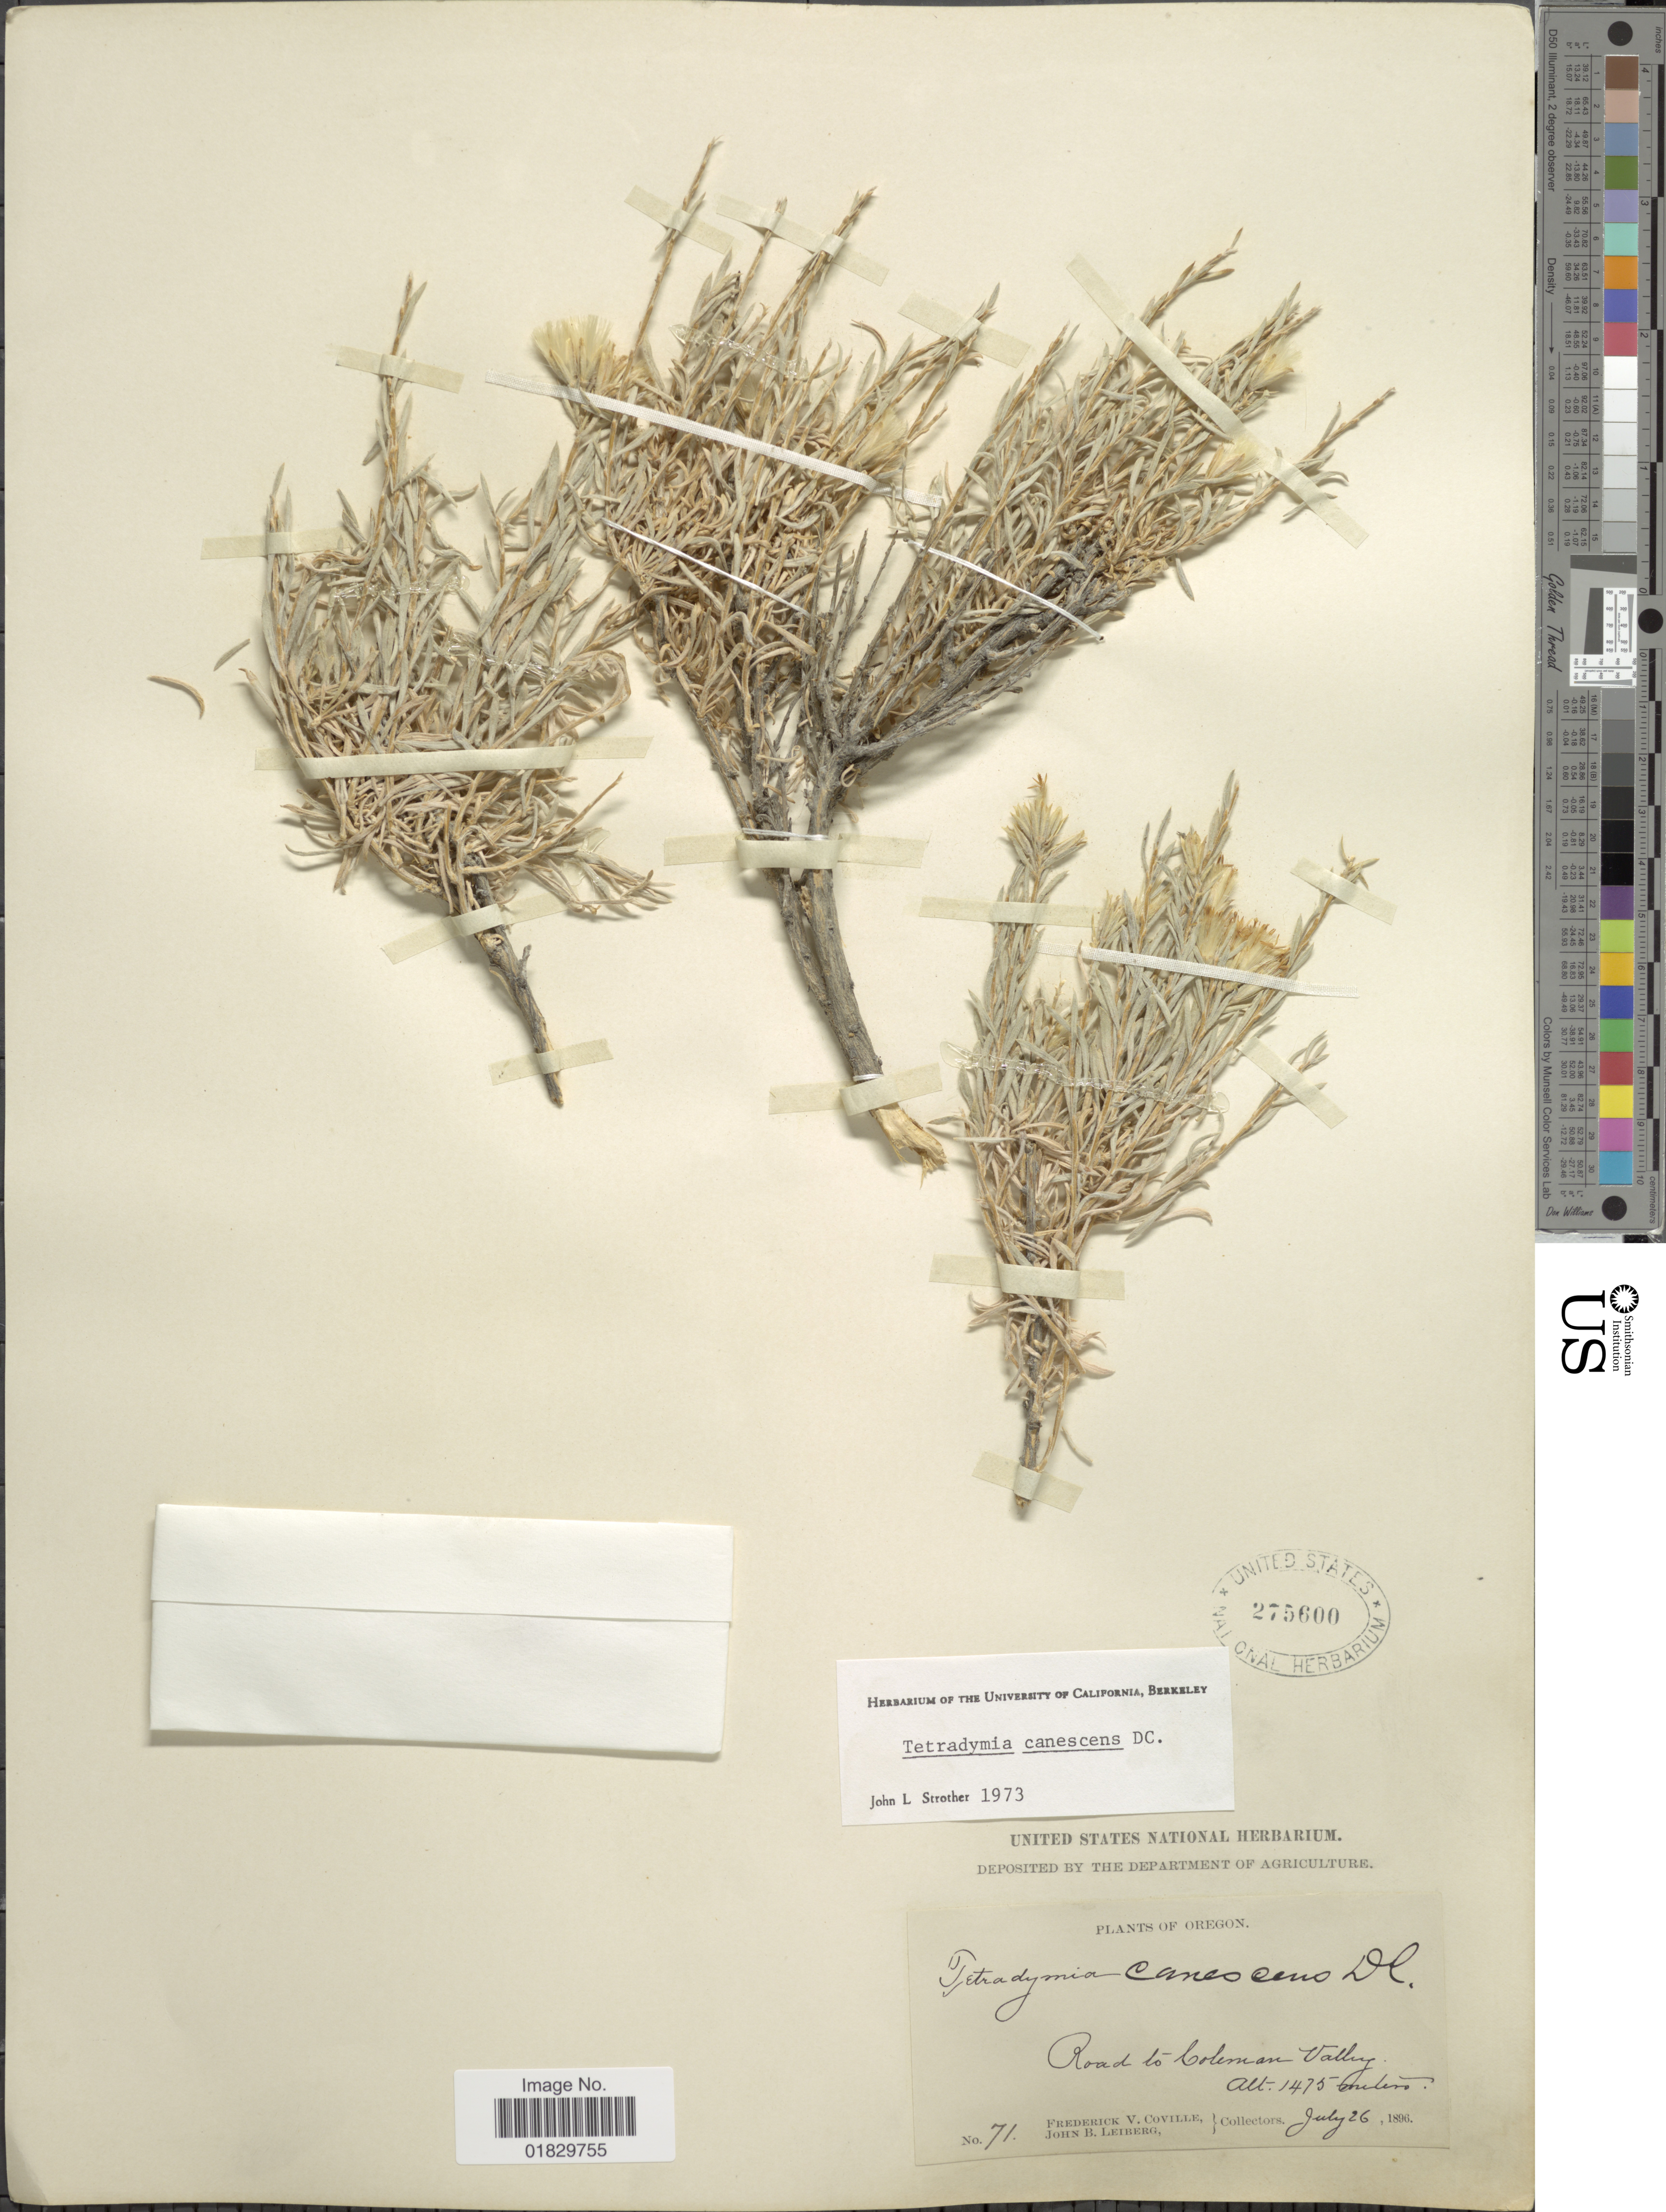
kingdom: Plantae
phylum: Tracheophyta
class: Magnoliopsida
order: Asterales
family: Asteraceae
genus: Tetradymia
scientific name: Tetradymia canescens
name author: DC.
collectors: F. V. Coville & J. B. Leiberg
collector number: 71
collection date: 1896-07-26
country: United States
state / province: Oregon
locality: Road to Coleman Valley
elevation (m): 1475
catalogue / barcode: US 275600